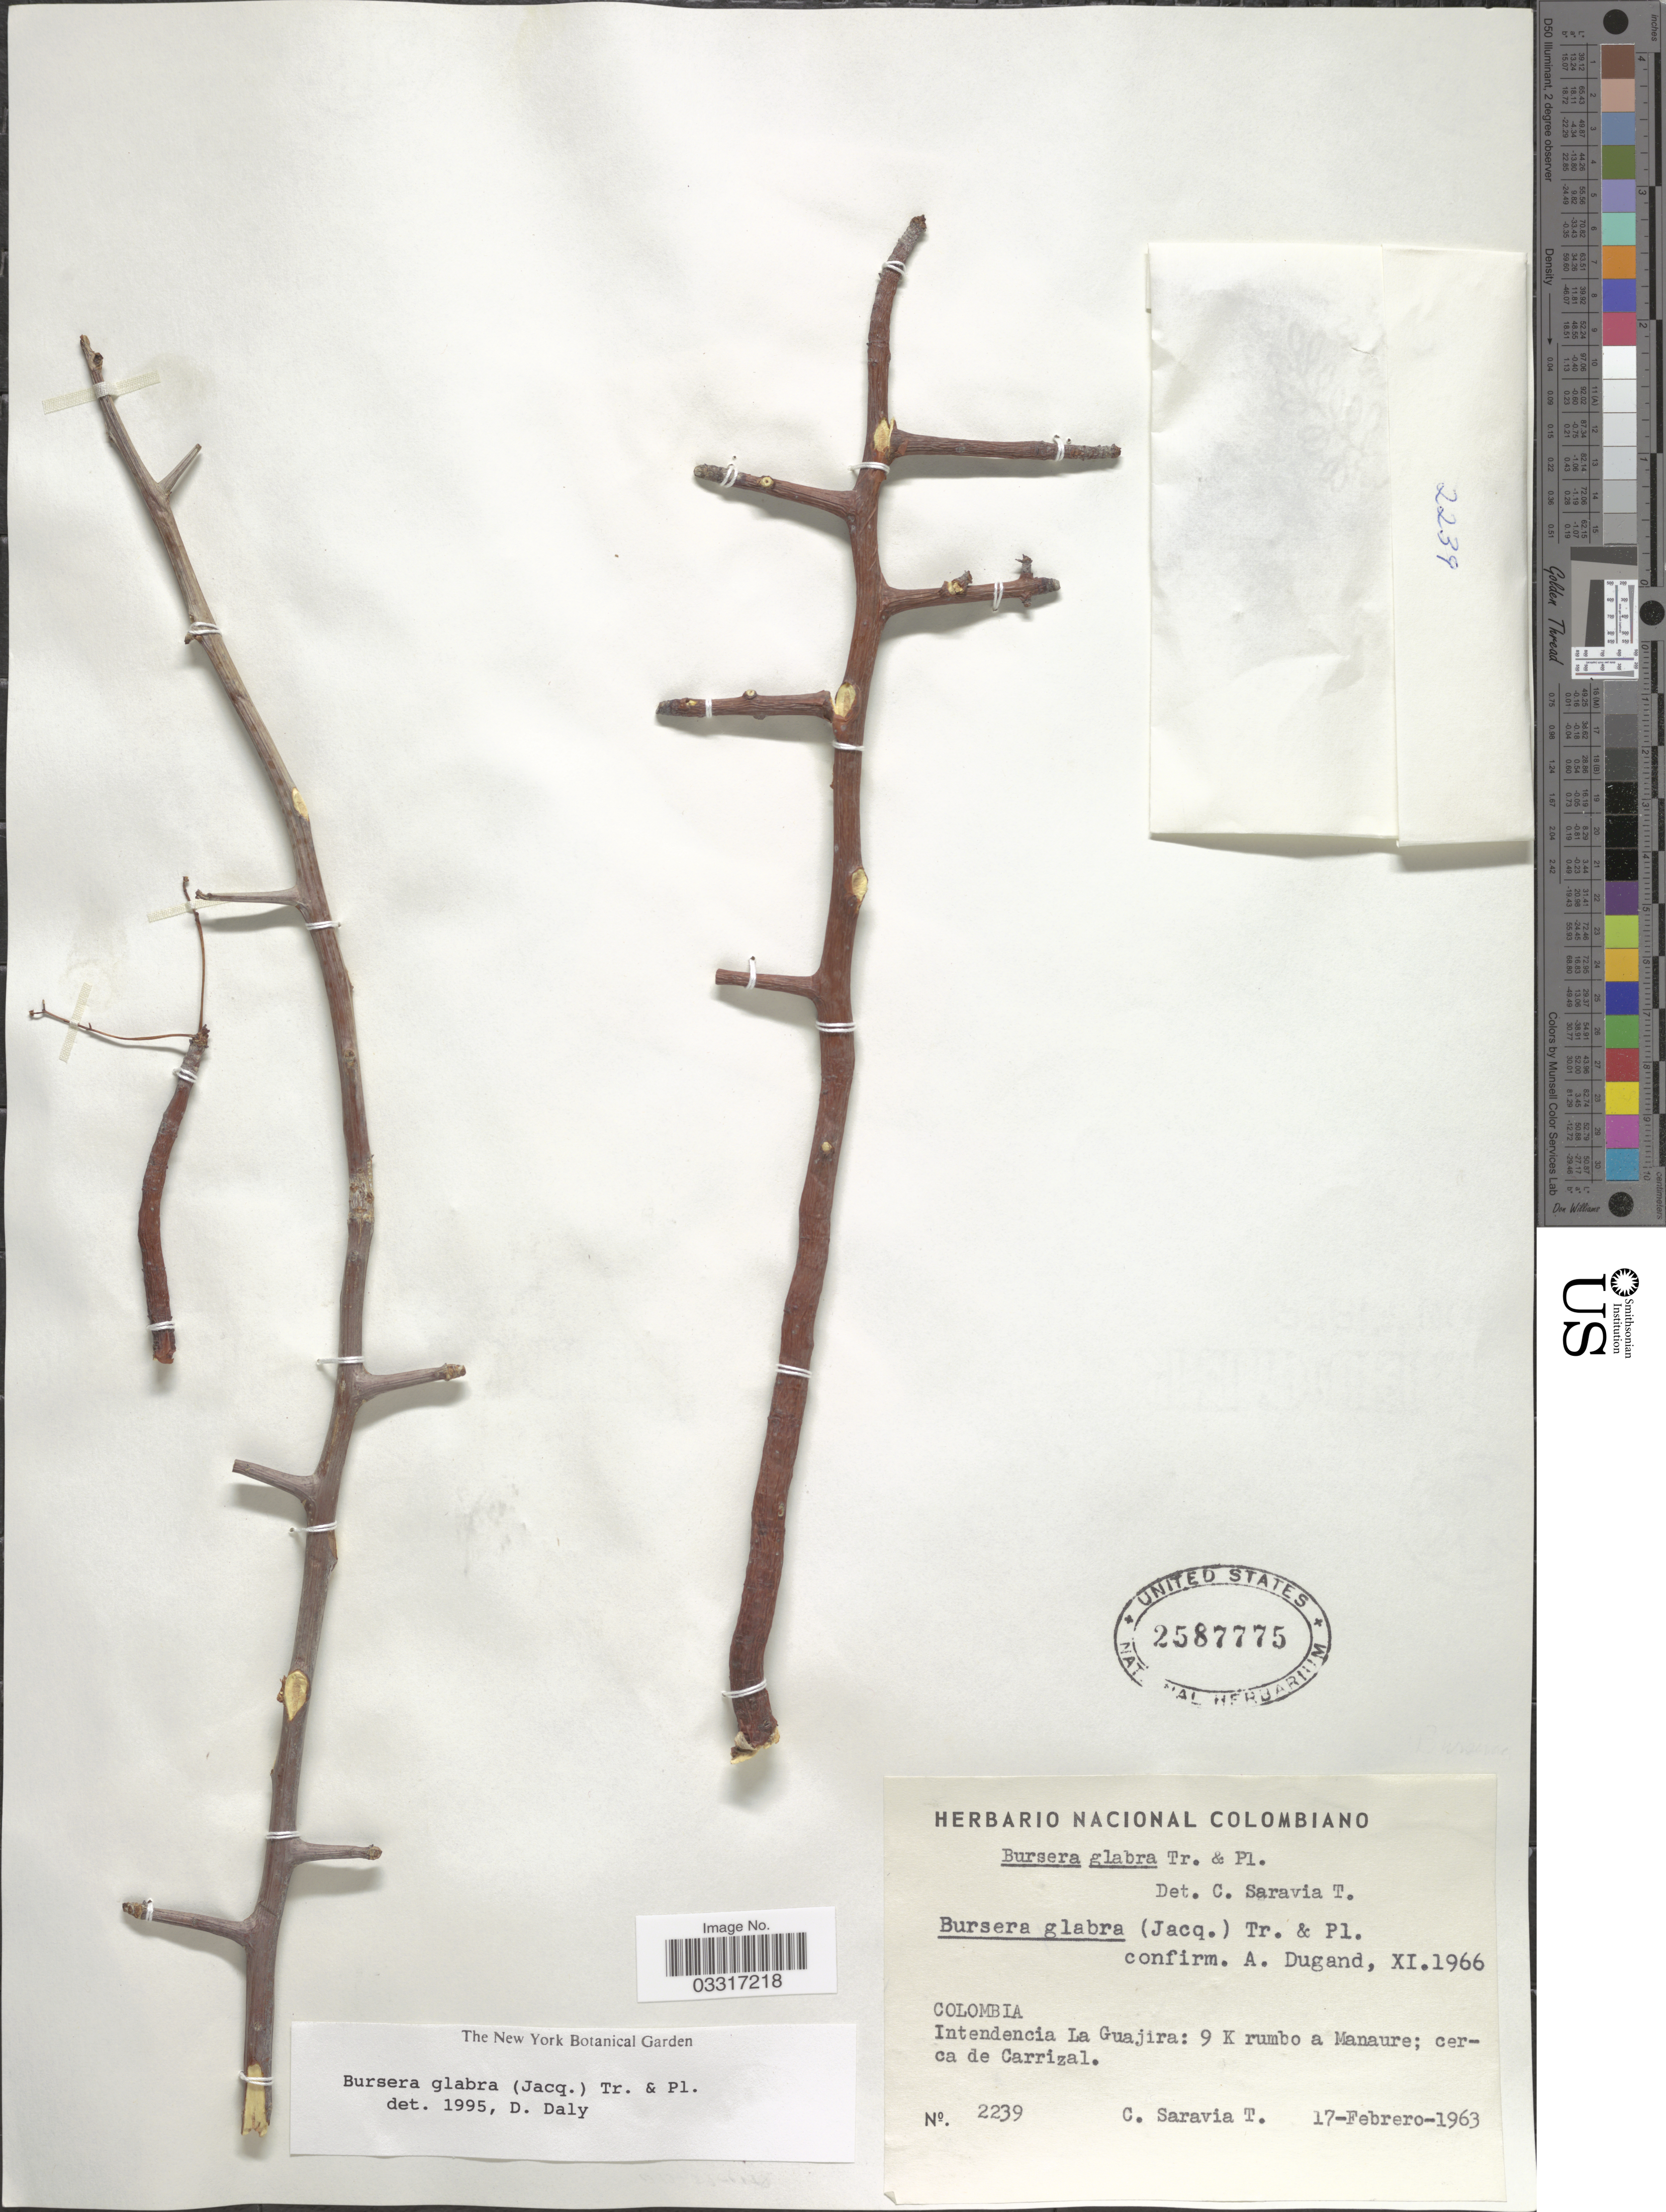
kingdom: Plantae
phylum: Tracheophyta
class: Magnoliopsida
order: Sapindales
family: Burseraceae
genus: Bursera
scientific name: Bursera glabra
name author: (Jacq.) Triana & Planch.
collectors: C. Saravia T.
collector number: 2239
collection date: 1963-02-17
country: Colombia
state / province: La Guajira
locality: Intendencia La guajira: 9 K rumbo a Manaure; cerca de Carrizal.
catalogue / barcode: US 2587775